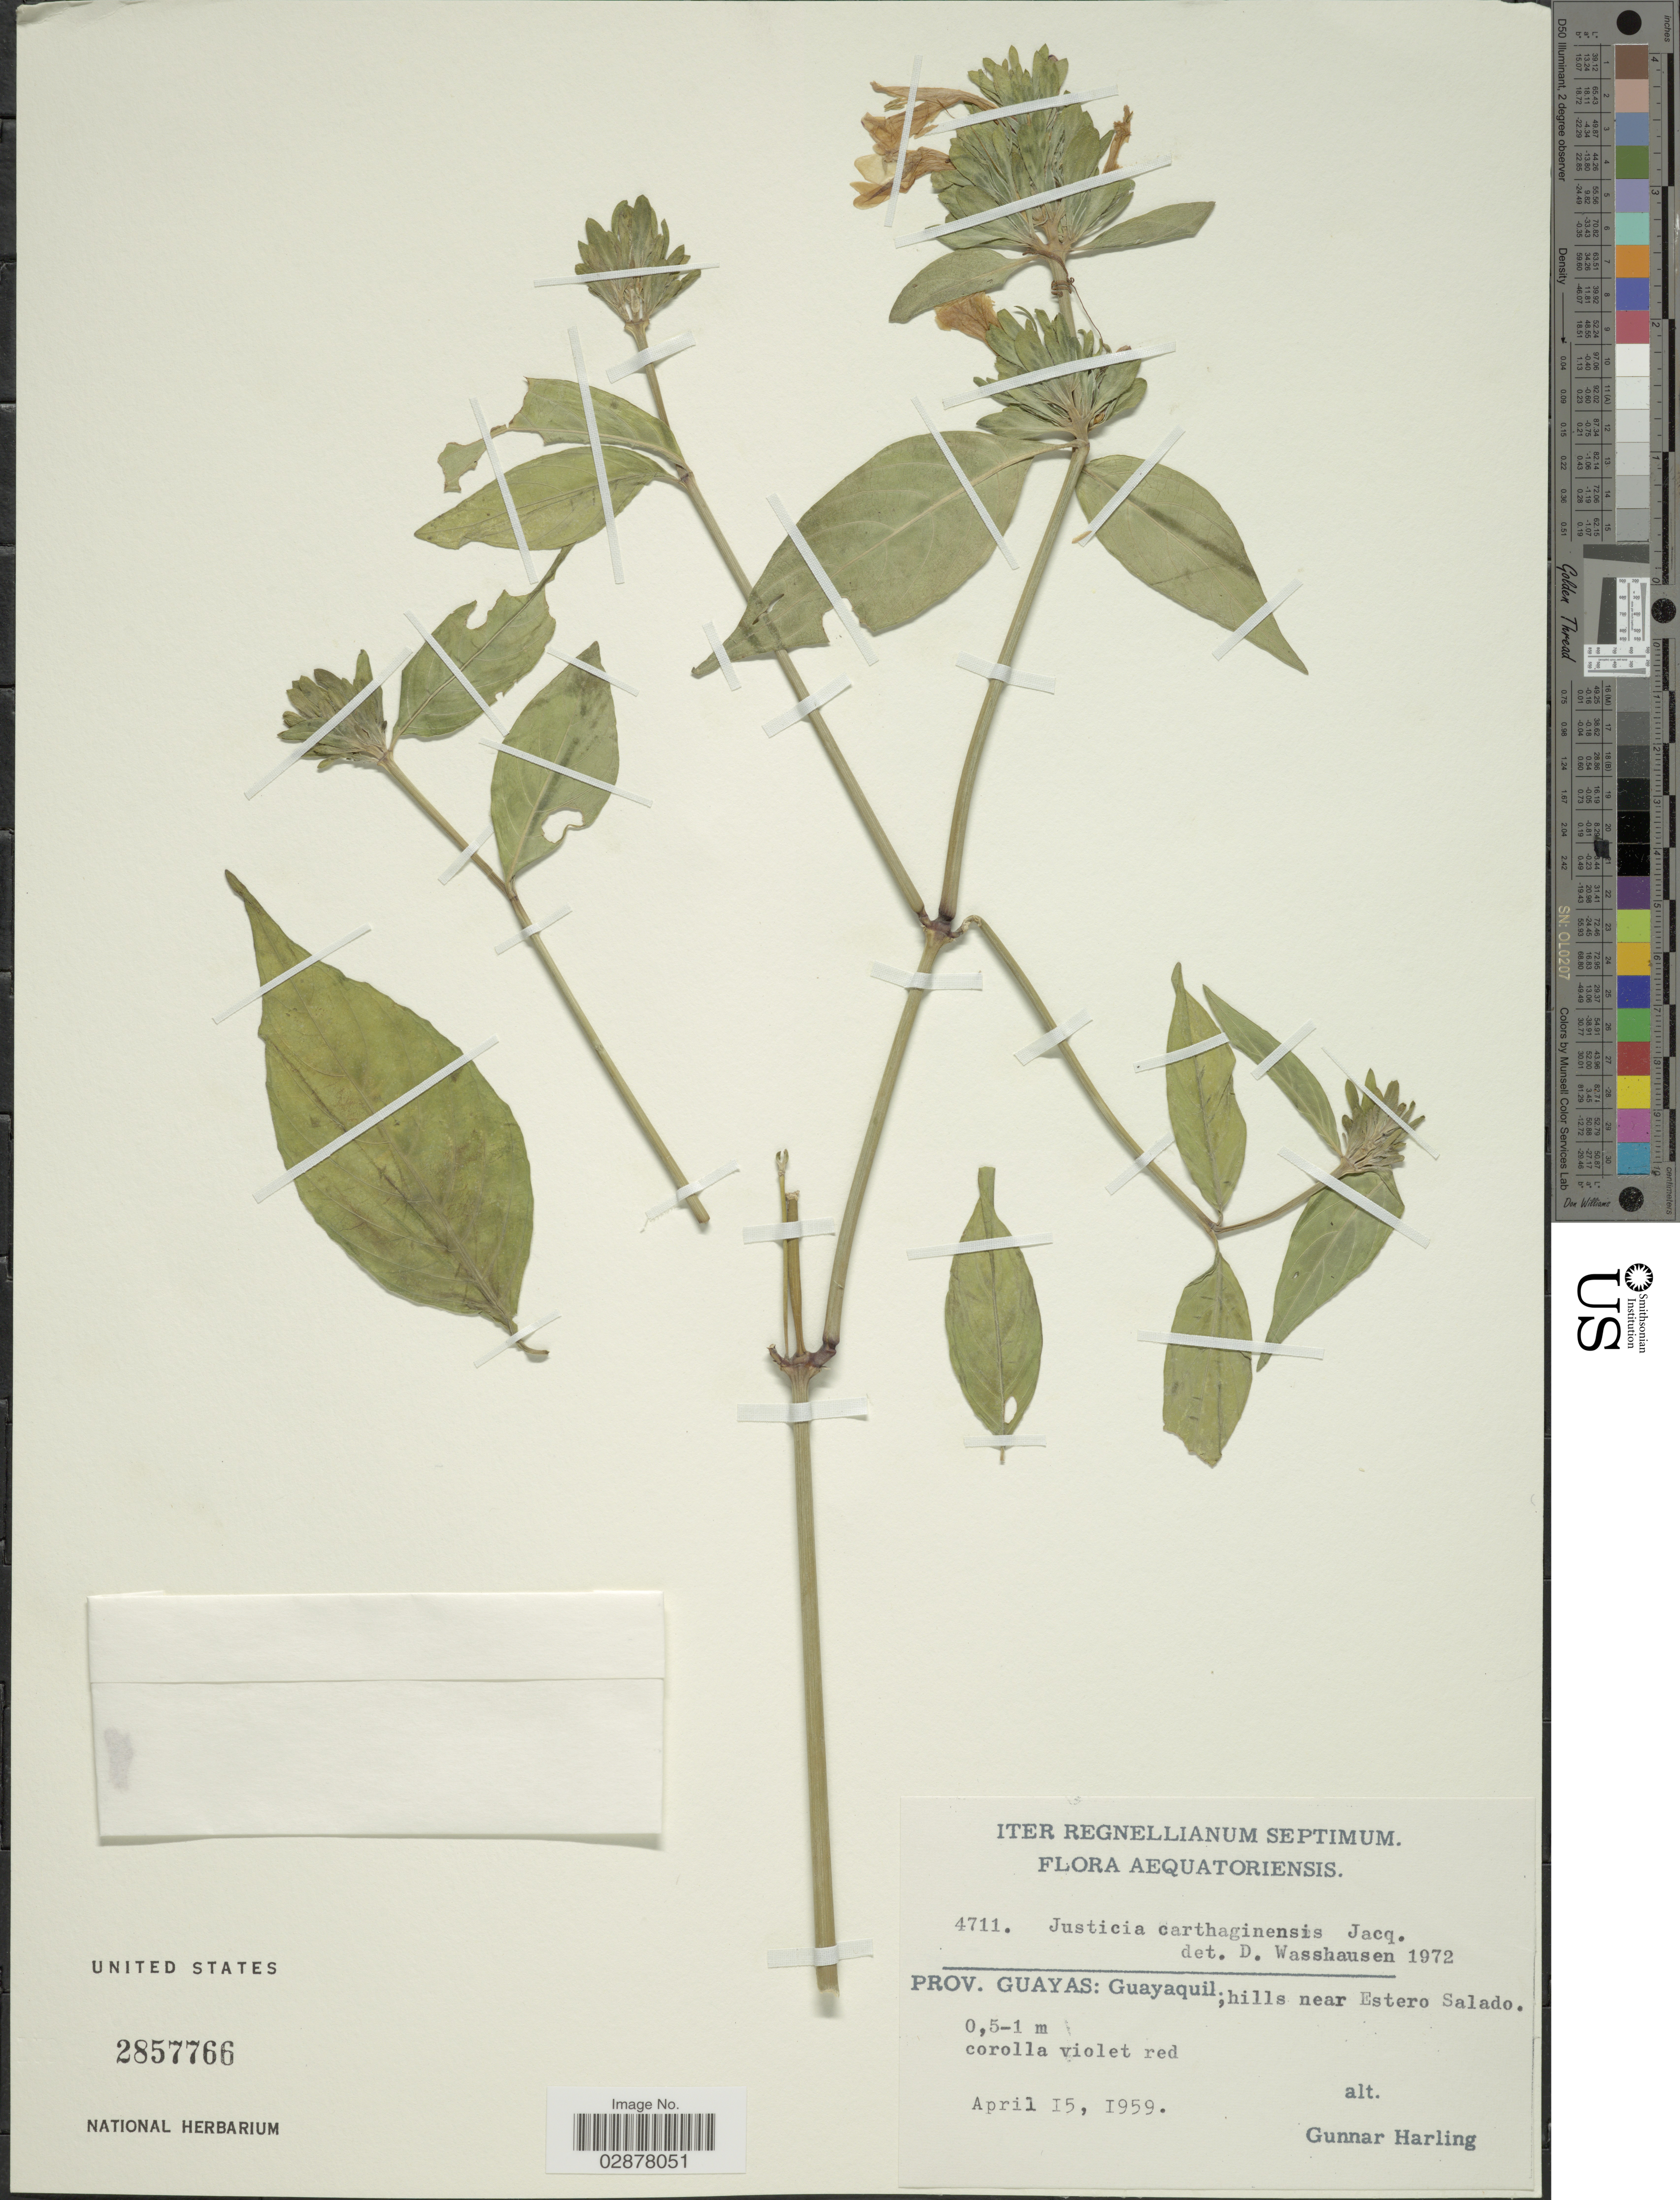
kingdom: Plantae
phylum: Tracheophyta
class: Magnoliopsida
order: Lamiales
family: Acanthaceae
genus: Justicia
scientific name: Justicia carthaginensis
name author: Jacq.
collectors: G. Harling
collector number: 4711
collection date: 1959-04-15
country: Ecuador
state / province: Guayas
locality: Guayaquil, hills near Estero Salado.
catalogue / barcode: US 2857766